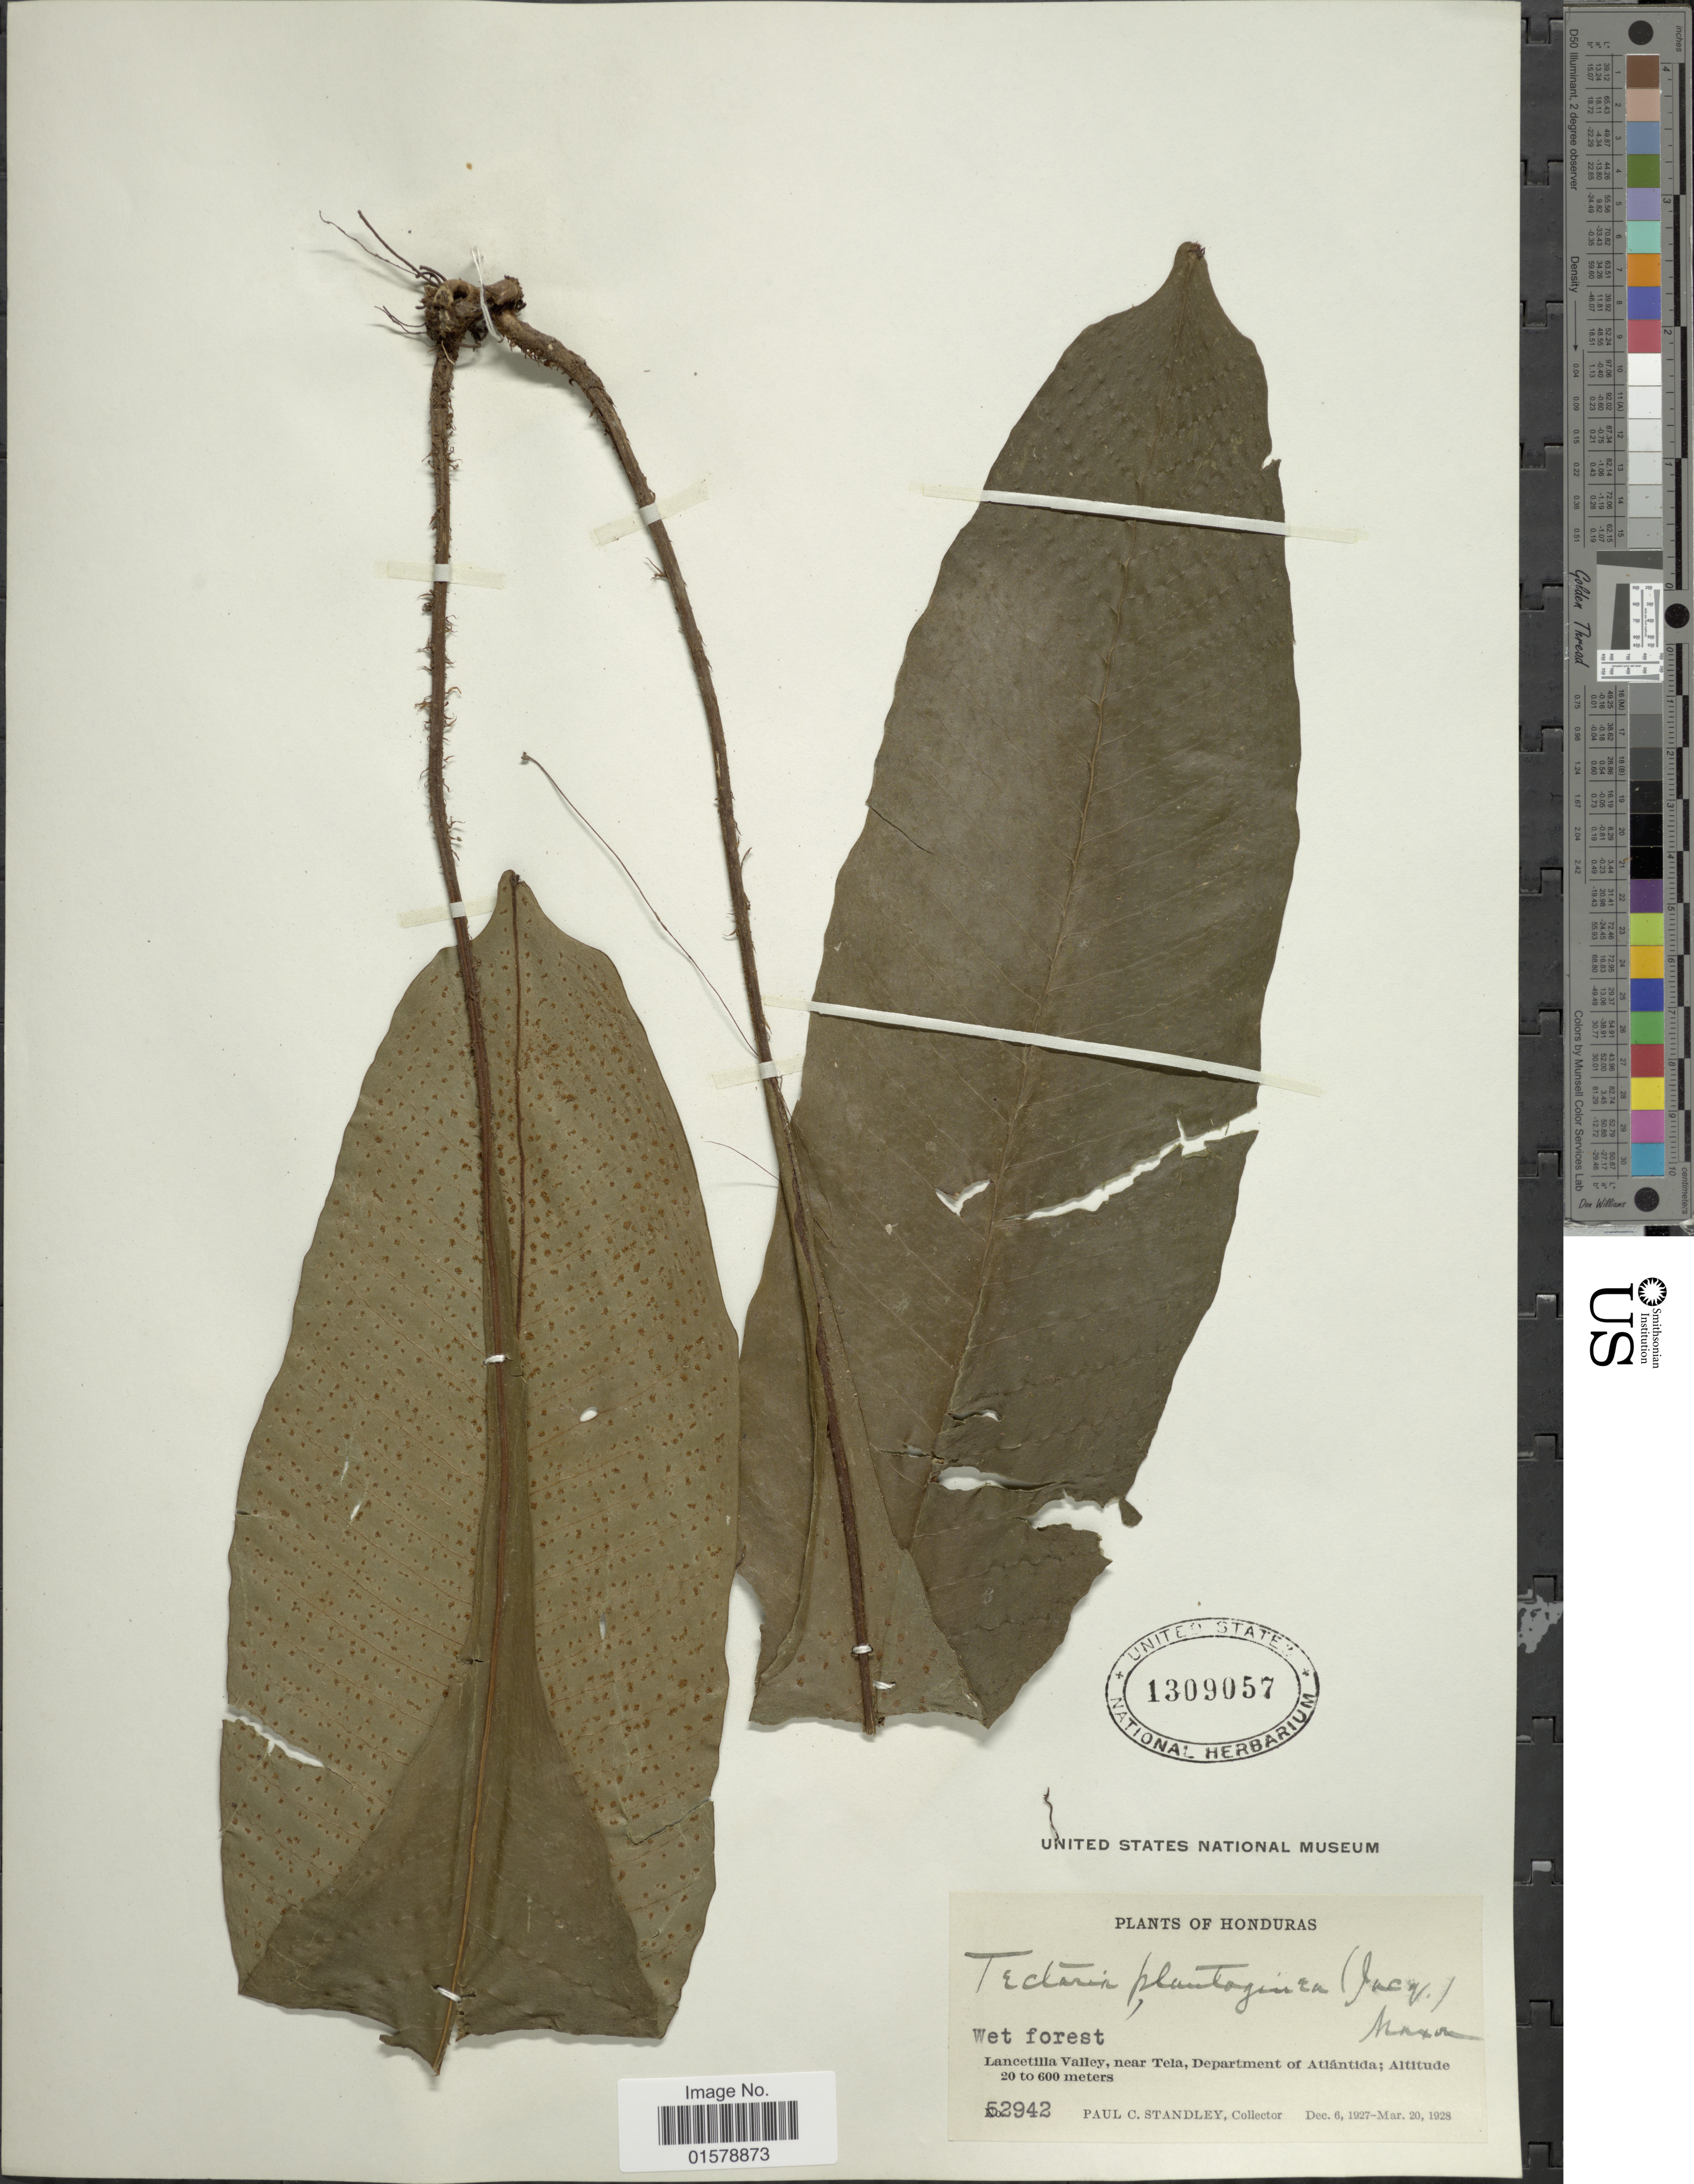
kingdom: Plantae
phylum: Tracheophyta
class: Polypodiopsida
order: Polypodiales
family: Tectariaceae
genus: Tectaria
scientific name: Tectaria plantaginea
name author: (Jacq.) Maxon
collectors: P. C. Standley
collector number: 52942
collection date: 1927-12-06/1928-03-20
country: Honduras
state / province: Atlántida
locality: Lancetilla Valley, near Tela, Department of Atlantida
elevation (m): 20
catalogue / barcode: US 1309057